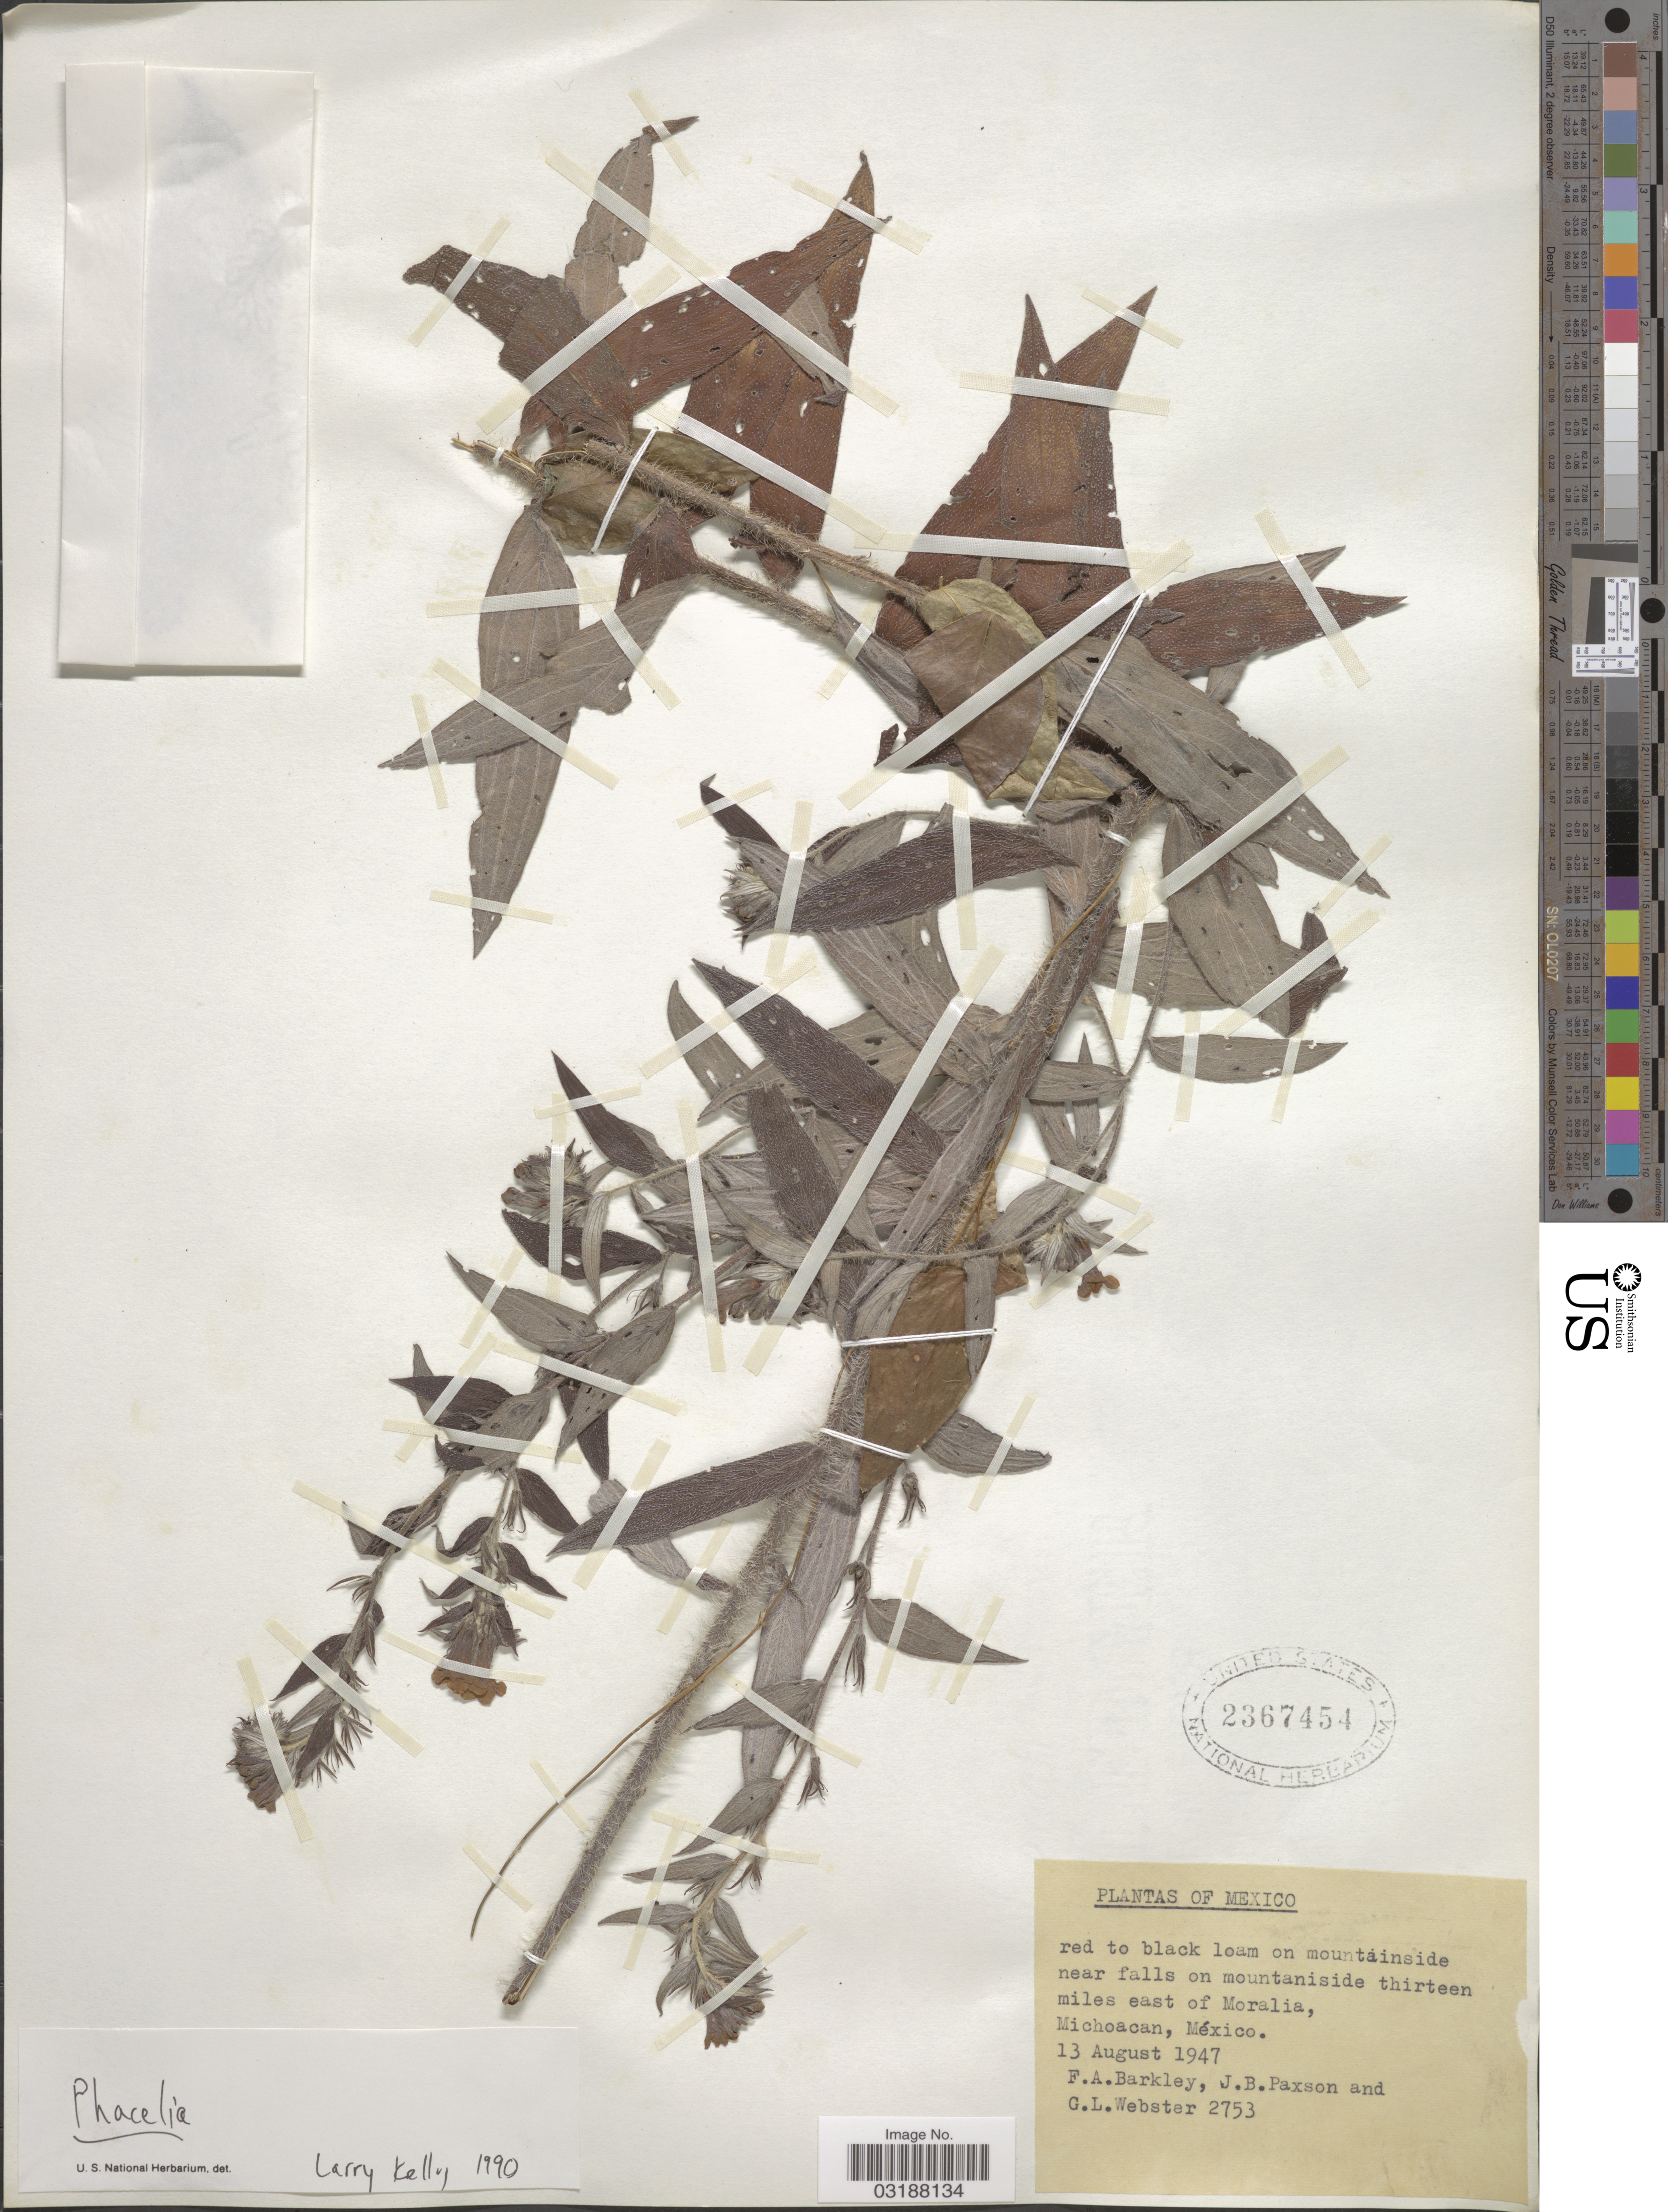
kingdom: Plantae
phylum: Tracheophyta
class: Magnoliopsida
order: Boraginales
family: Hydrophyllaceae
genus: Phacelia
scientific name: Phacelia sp.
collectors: F. A. Barkley, J. B. Paxson & G. L. Webster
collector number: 2753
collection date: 1947-08-13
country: Mexico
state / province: Michoacán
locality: Red to black loam on mountainside near falls on mountainside thirteen miles east of Moralia, Michoacan, México.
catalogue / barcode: US 2367454